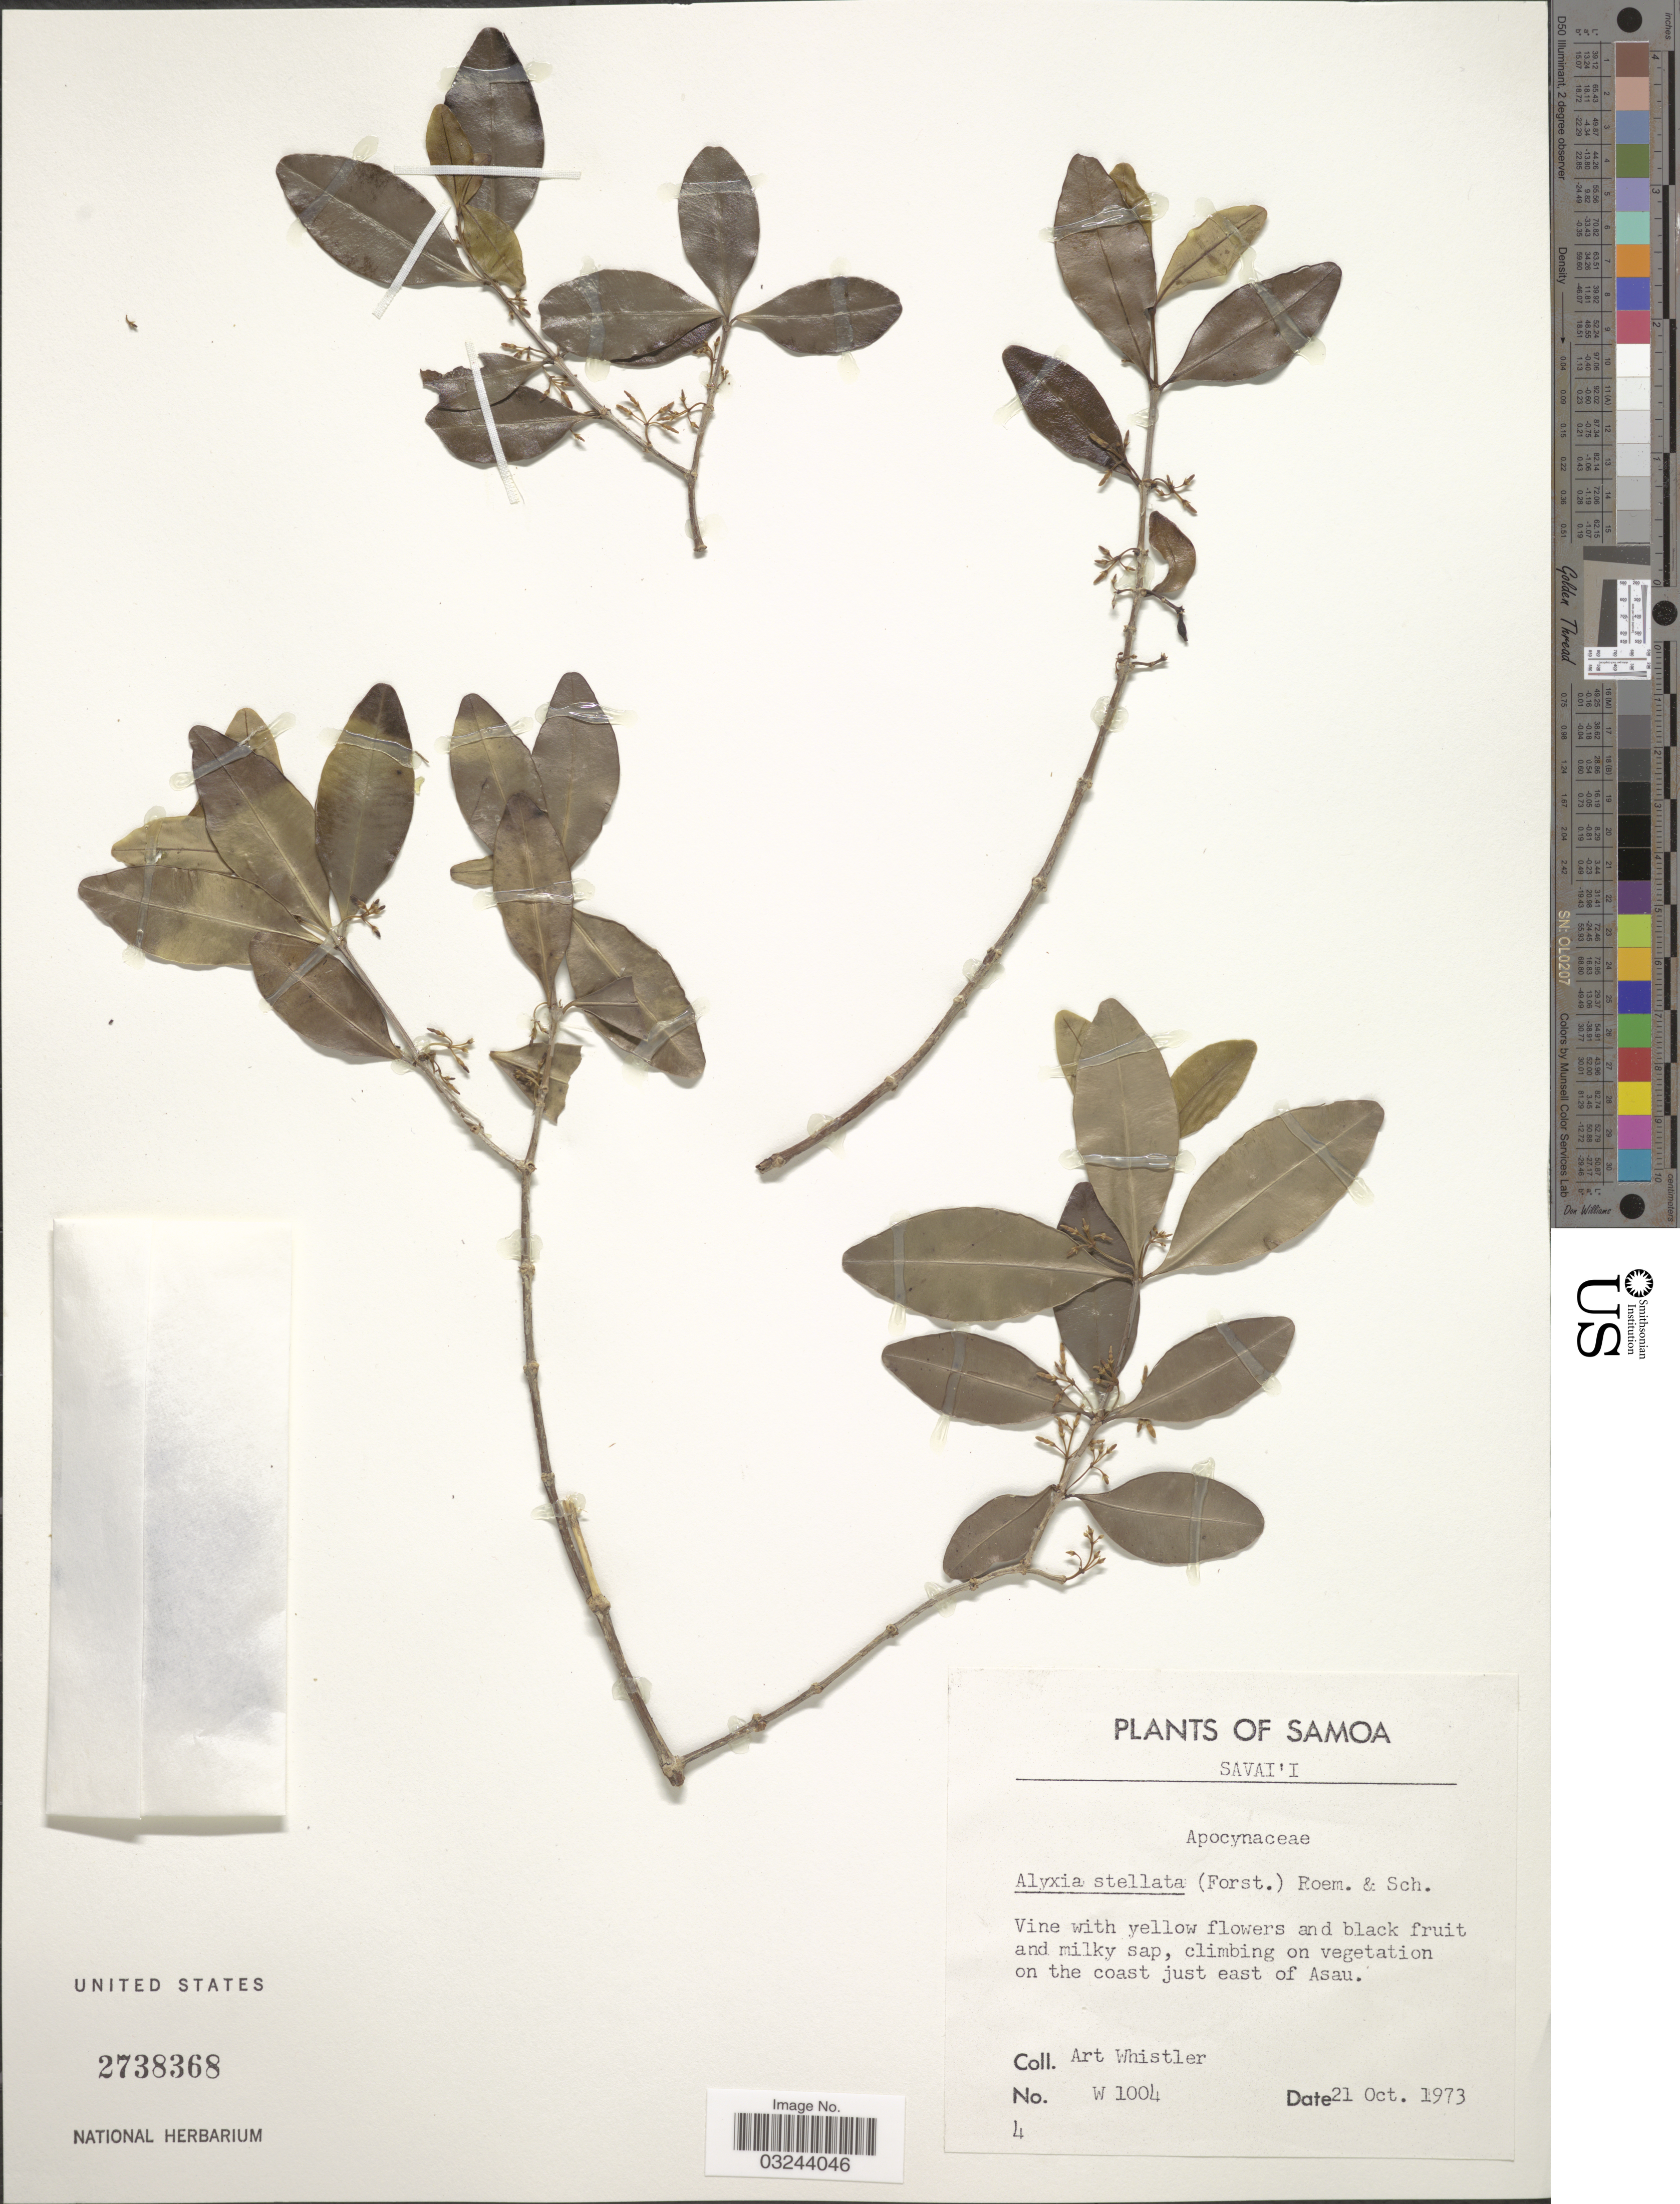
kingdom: Plantae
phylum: Tracheophyta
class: Magnoliopsida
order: Gentianales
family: Apocynaceae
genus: Alyxia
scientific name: Alyxia stellata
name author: (J.R. Forst. & G. Forst.) Roem. & Schult.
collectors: A. Whistler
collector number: W1004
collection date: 1973-10-21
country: Samoa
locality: Samoa, Savai'i, climbing on vegetation on the coast just east of Asau.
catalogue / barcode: US 2738368